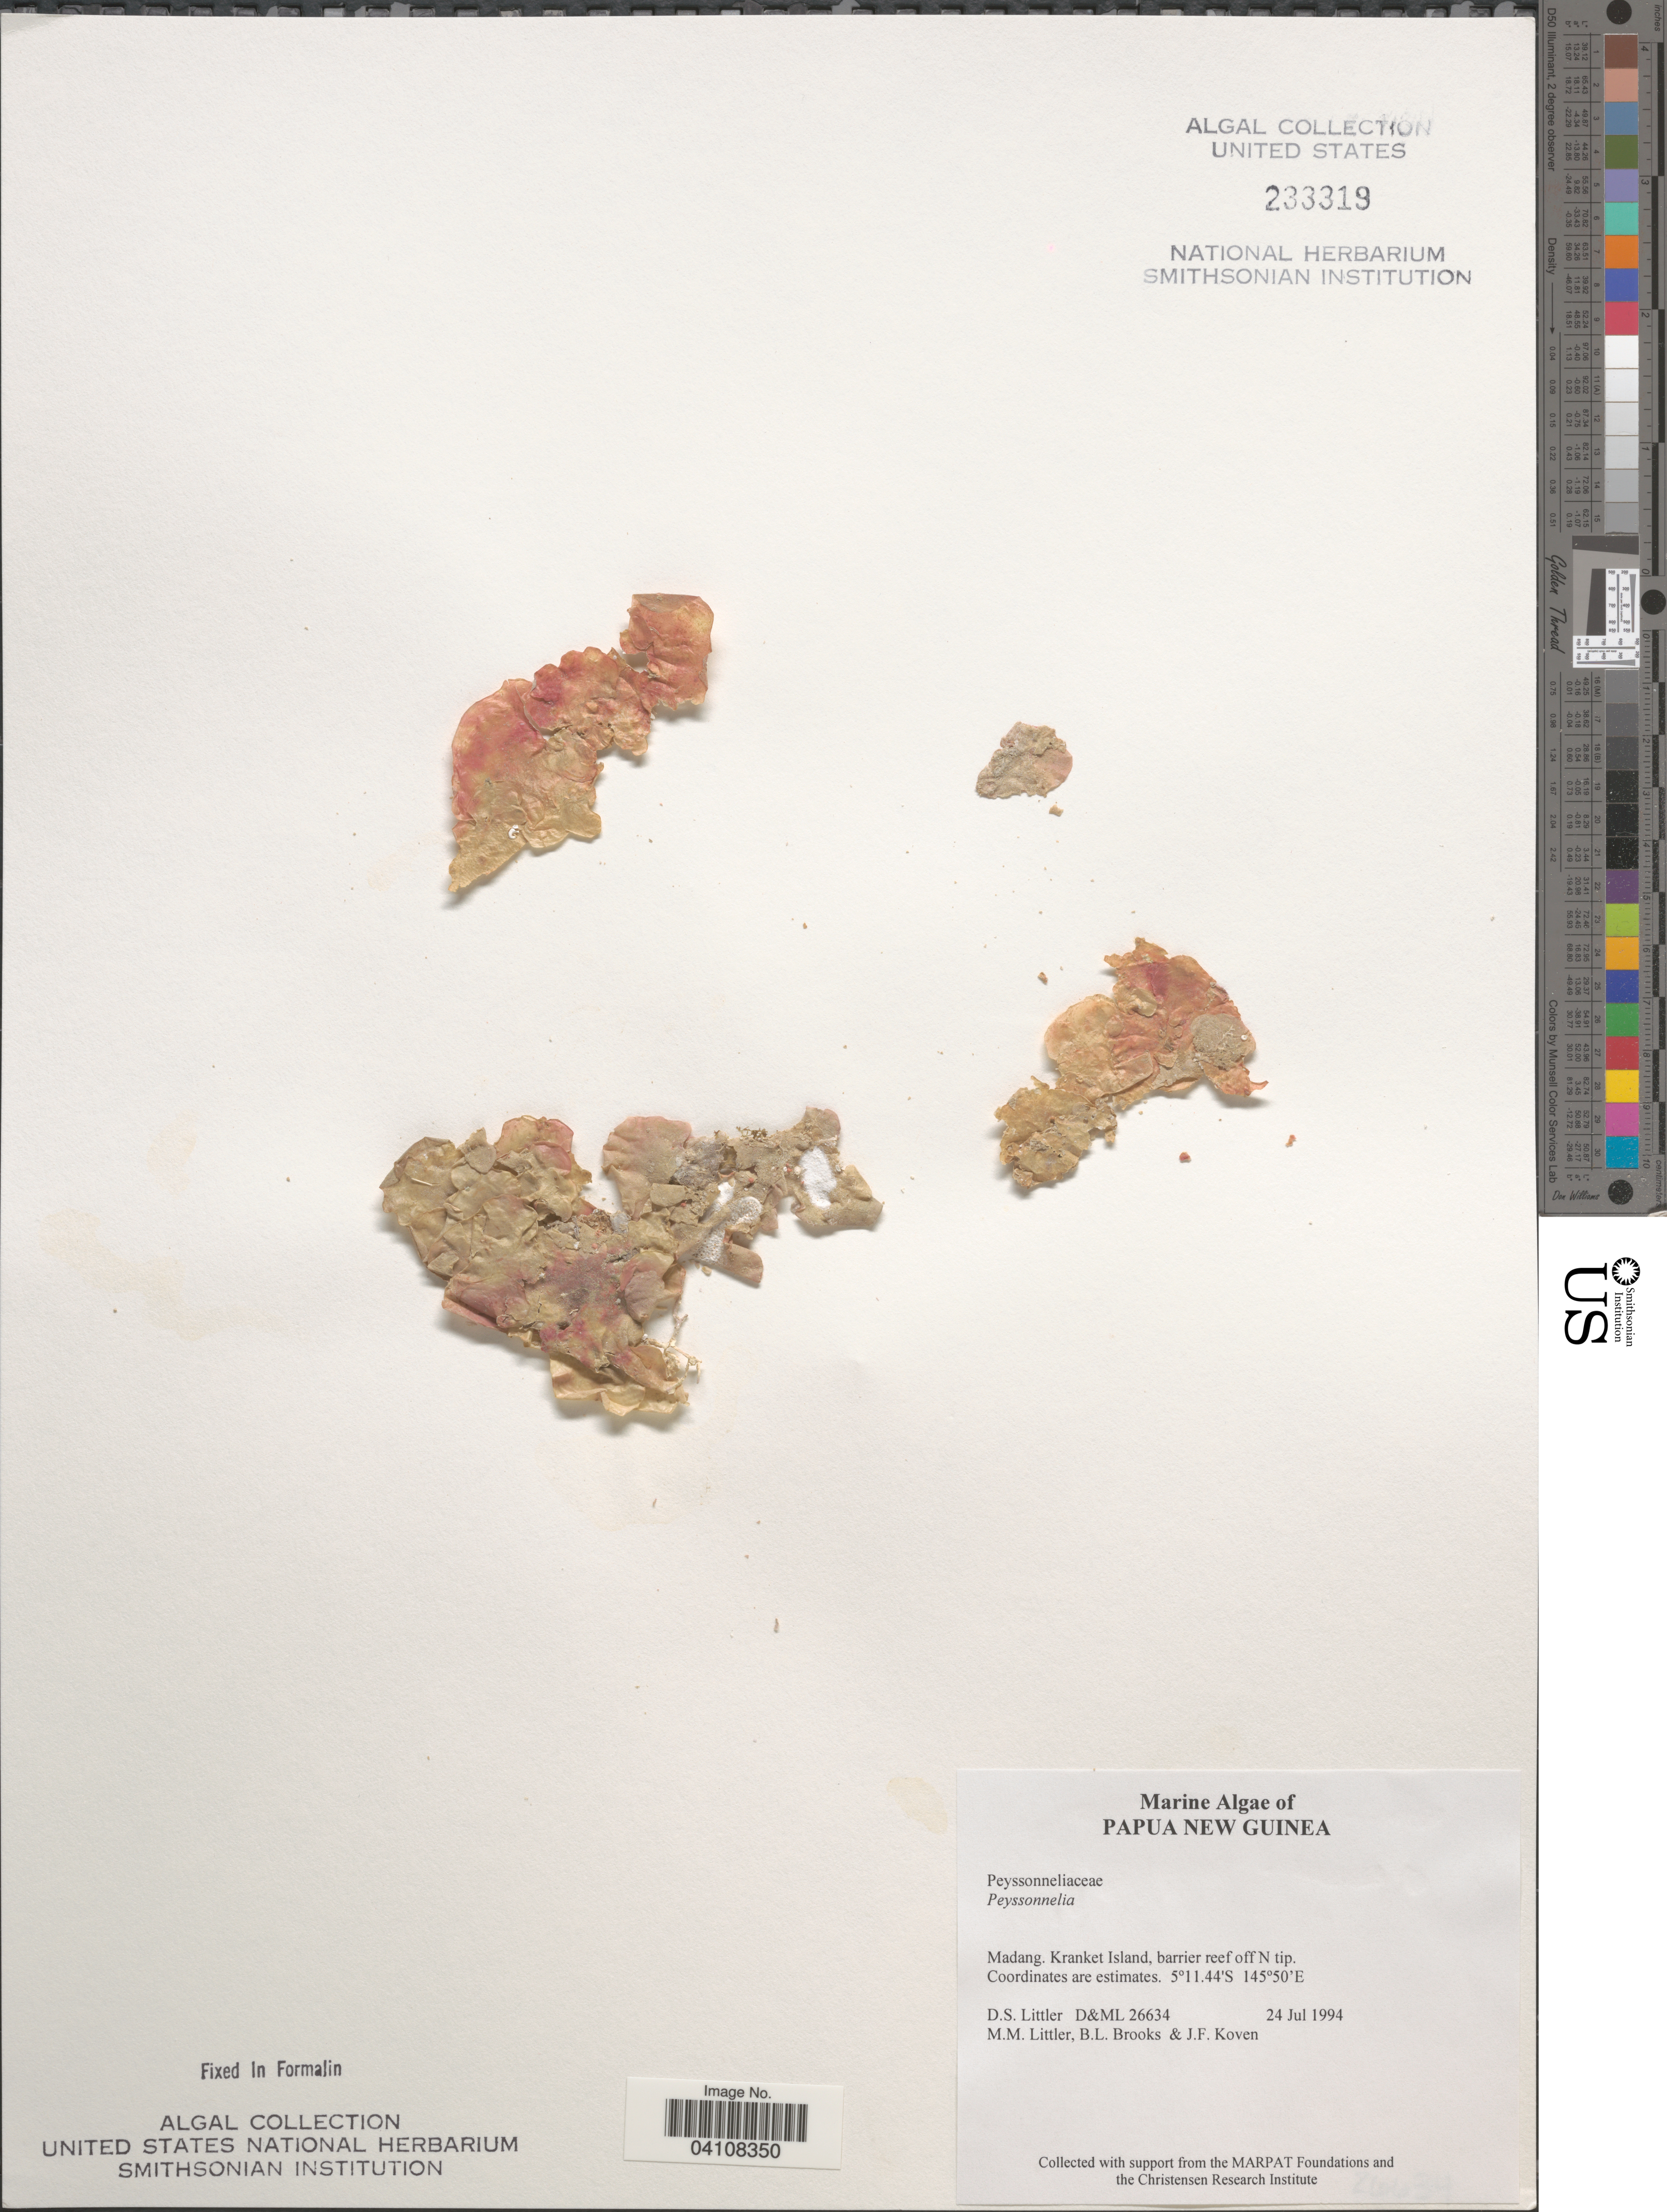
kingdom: Plantae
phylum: Rhodophyta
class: Florideophyceae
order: Peyssonneliales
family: Peyssonneliaceae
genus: Peyssonnelia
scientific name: Peyssonnelia sp.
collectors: D. S. Littler, B. Brooks & J. Koven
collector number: D&ML26634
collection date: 1994-07-24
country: Papua New Guinea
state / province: Madang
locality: Kranket Island, barrier reef off N tip.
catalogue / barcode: US 233319